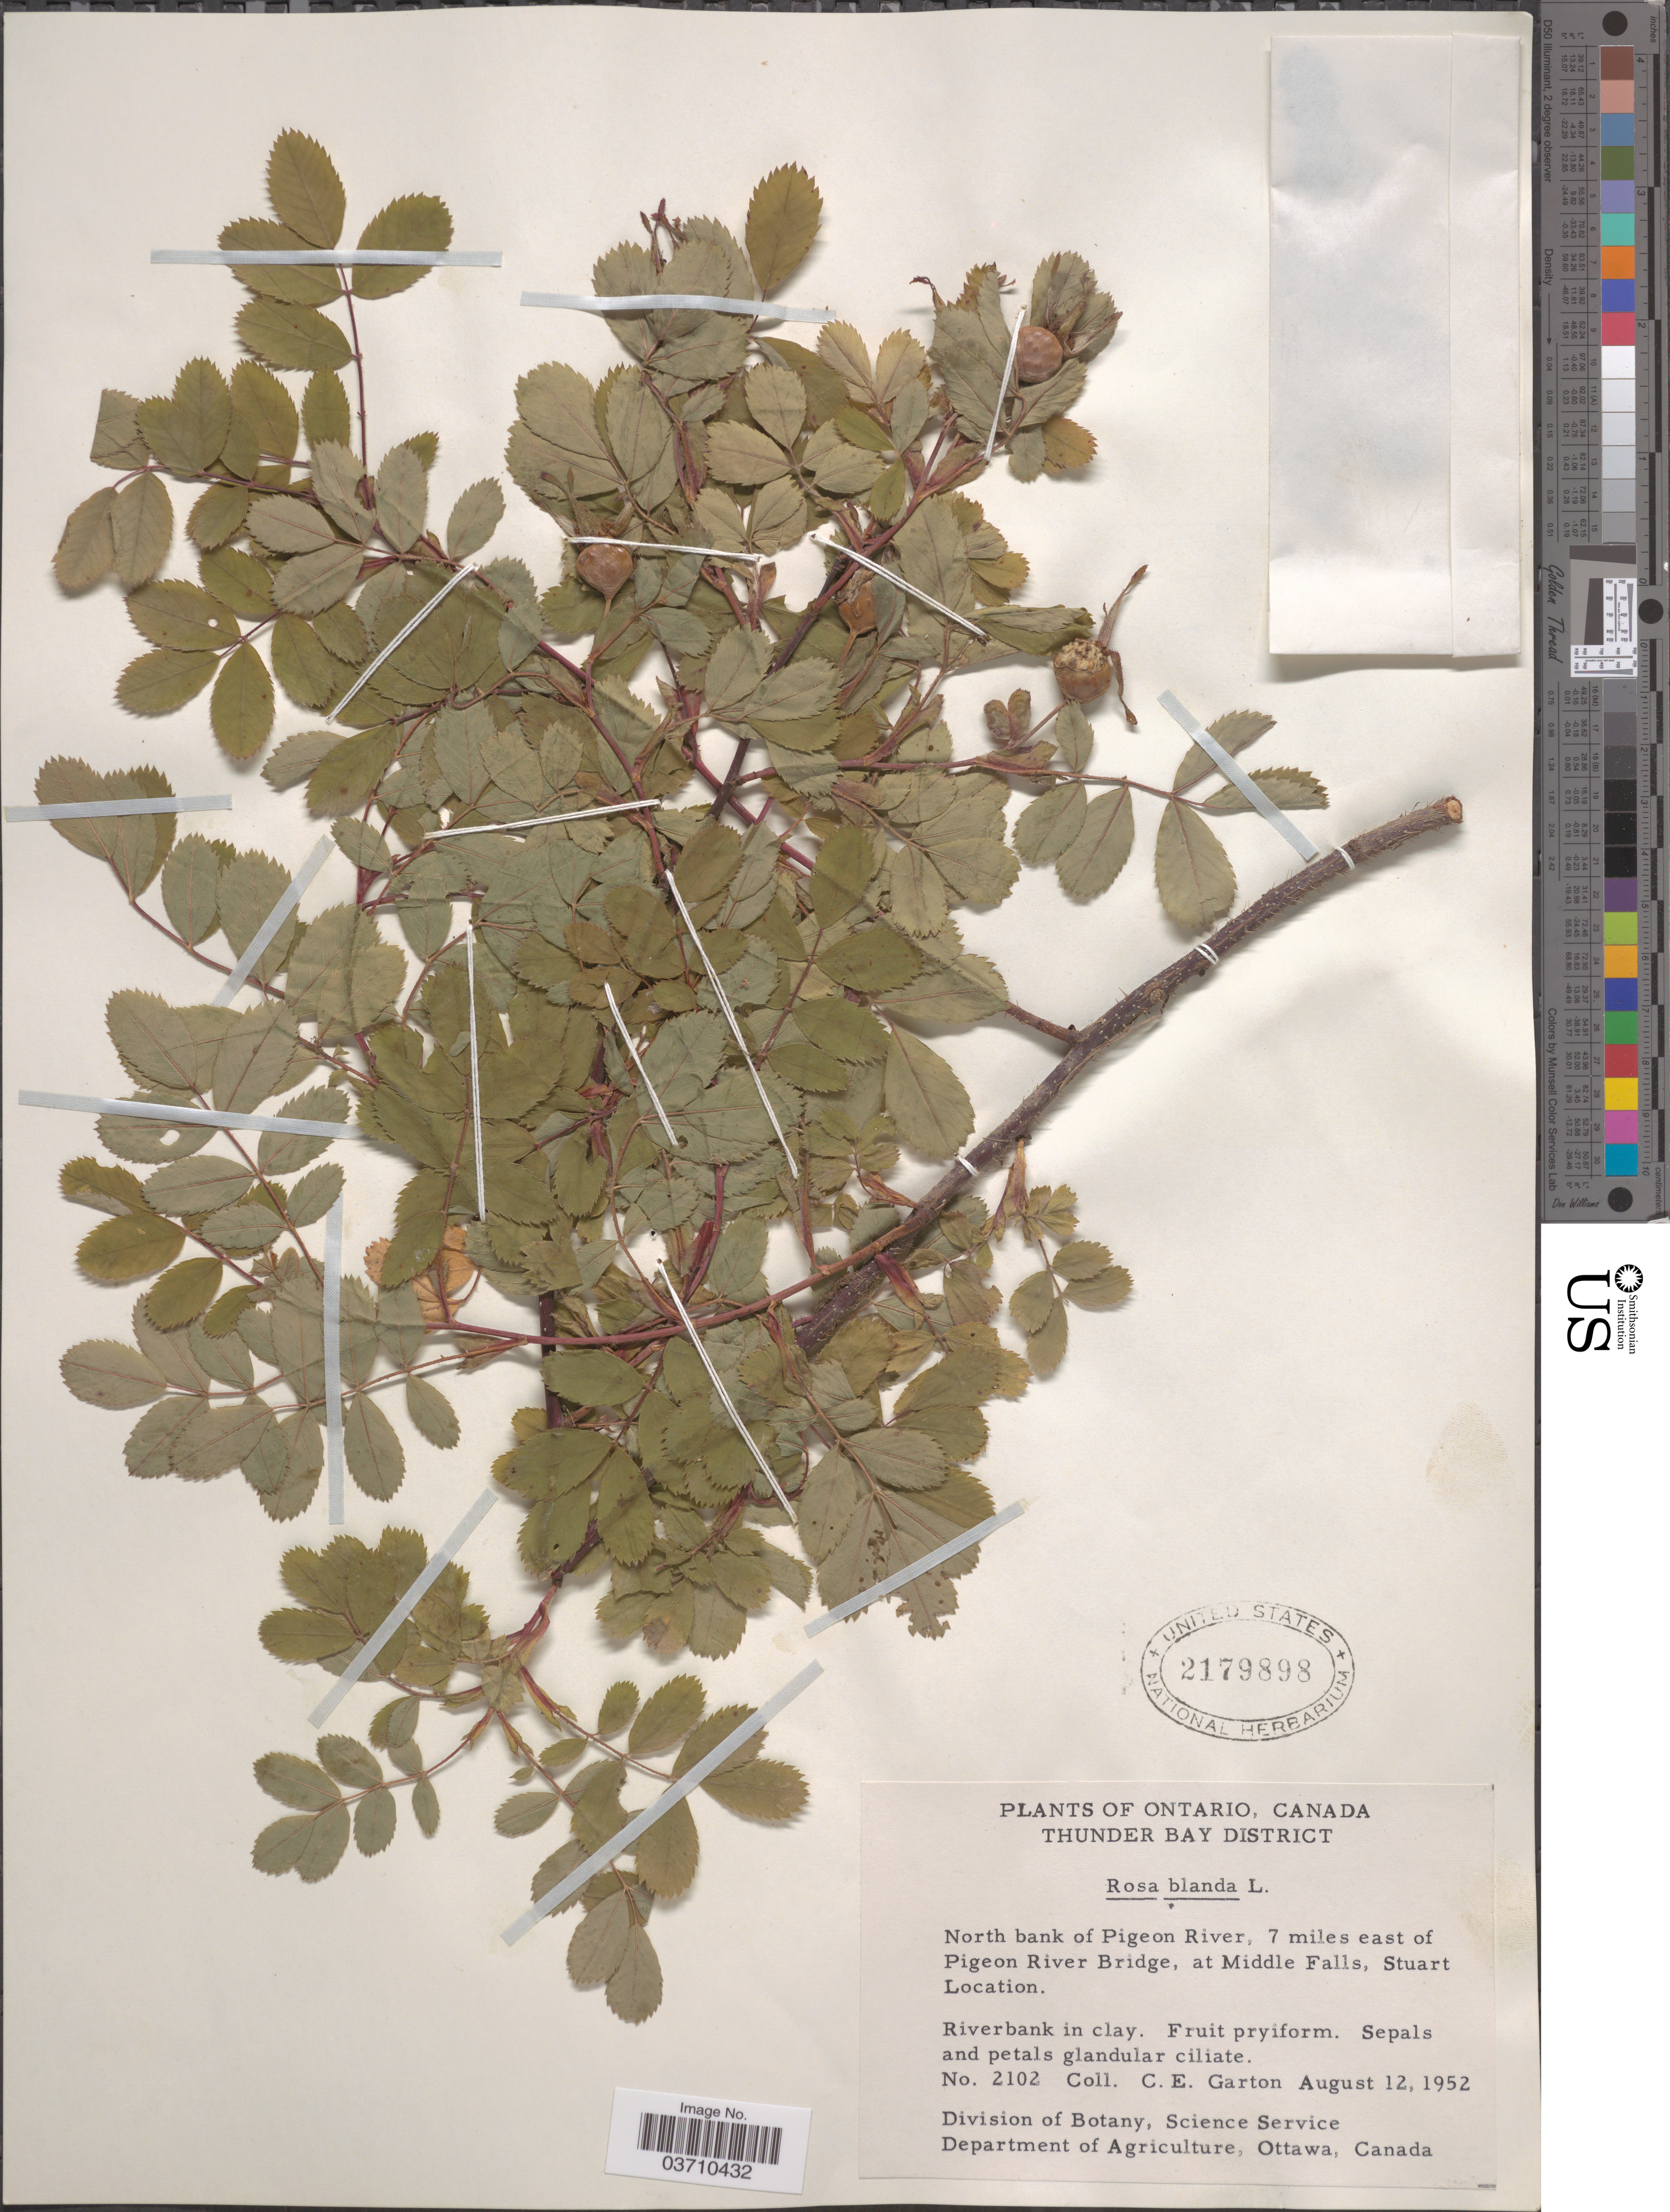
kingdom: Plantae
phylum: Tracheophyta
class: Magnoliopsida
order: Rosales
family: Rosaceae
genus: Rosa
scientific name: Rosa blanda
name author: Aiton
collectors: C. E. Garton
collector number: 2102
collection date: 1952-08-12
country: Canada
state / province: Ontario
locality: Thunder Bay District. North bank of Pigeon River, 7 miles east of Pigeon River Bridge, at Middle Falls, Stuart Location.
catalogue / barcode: US 2179898